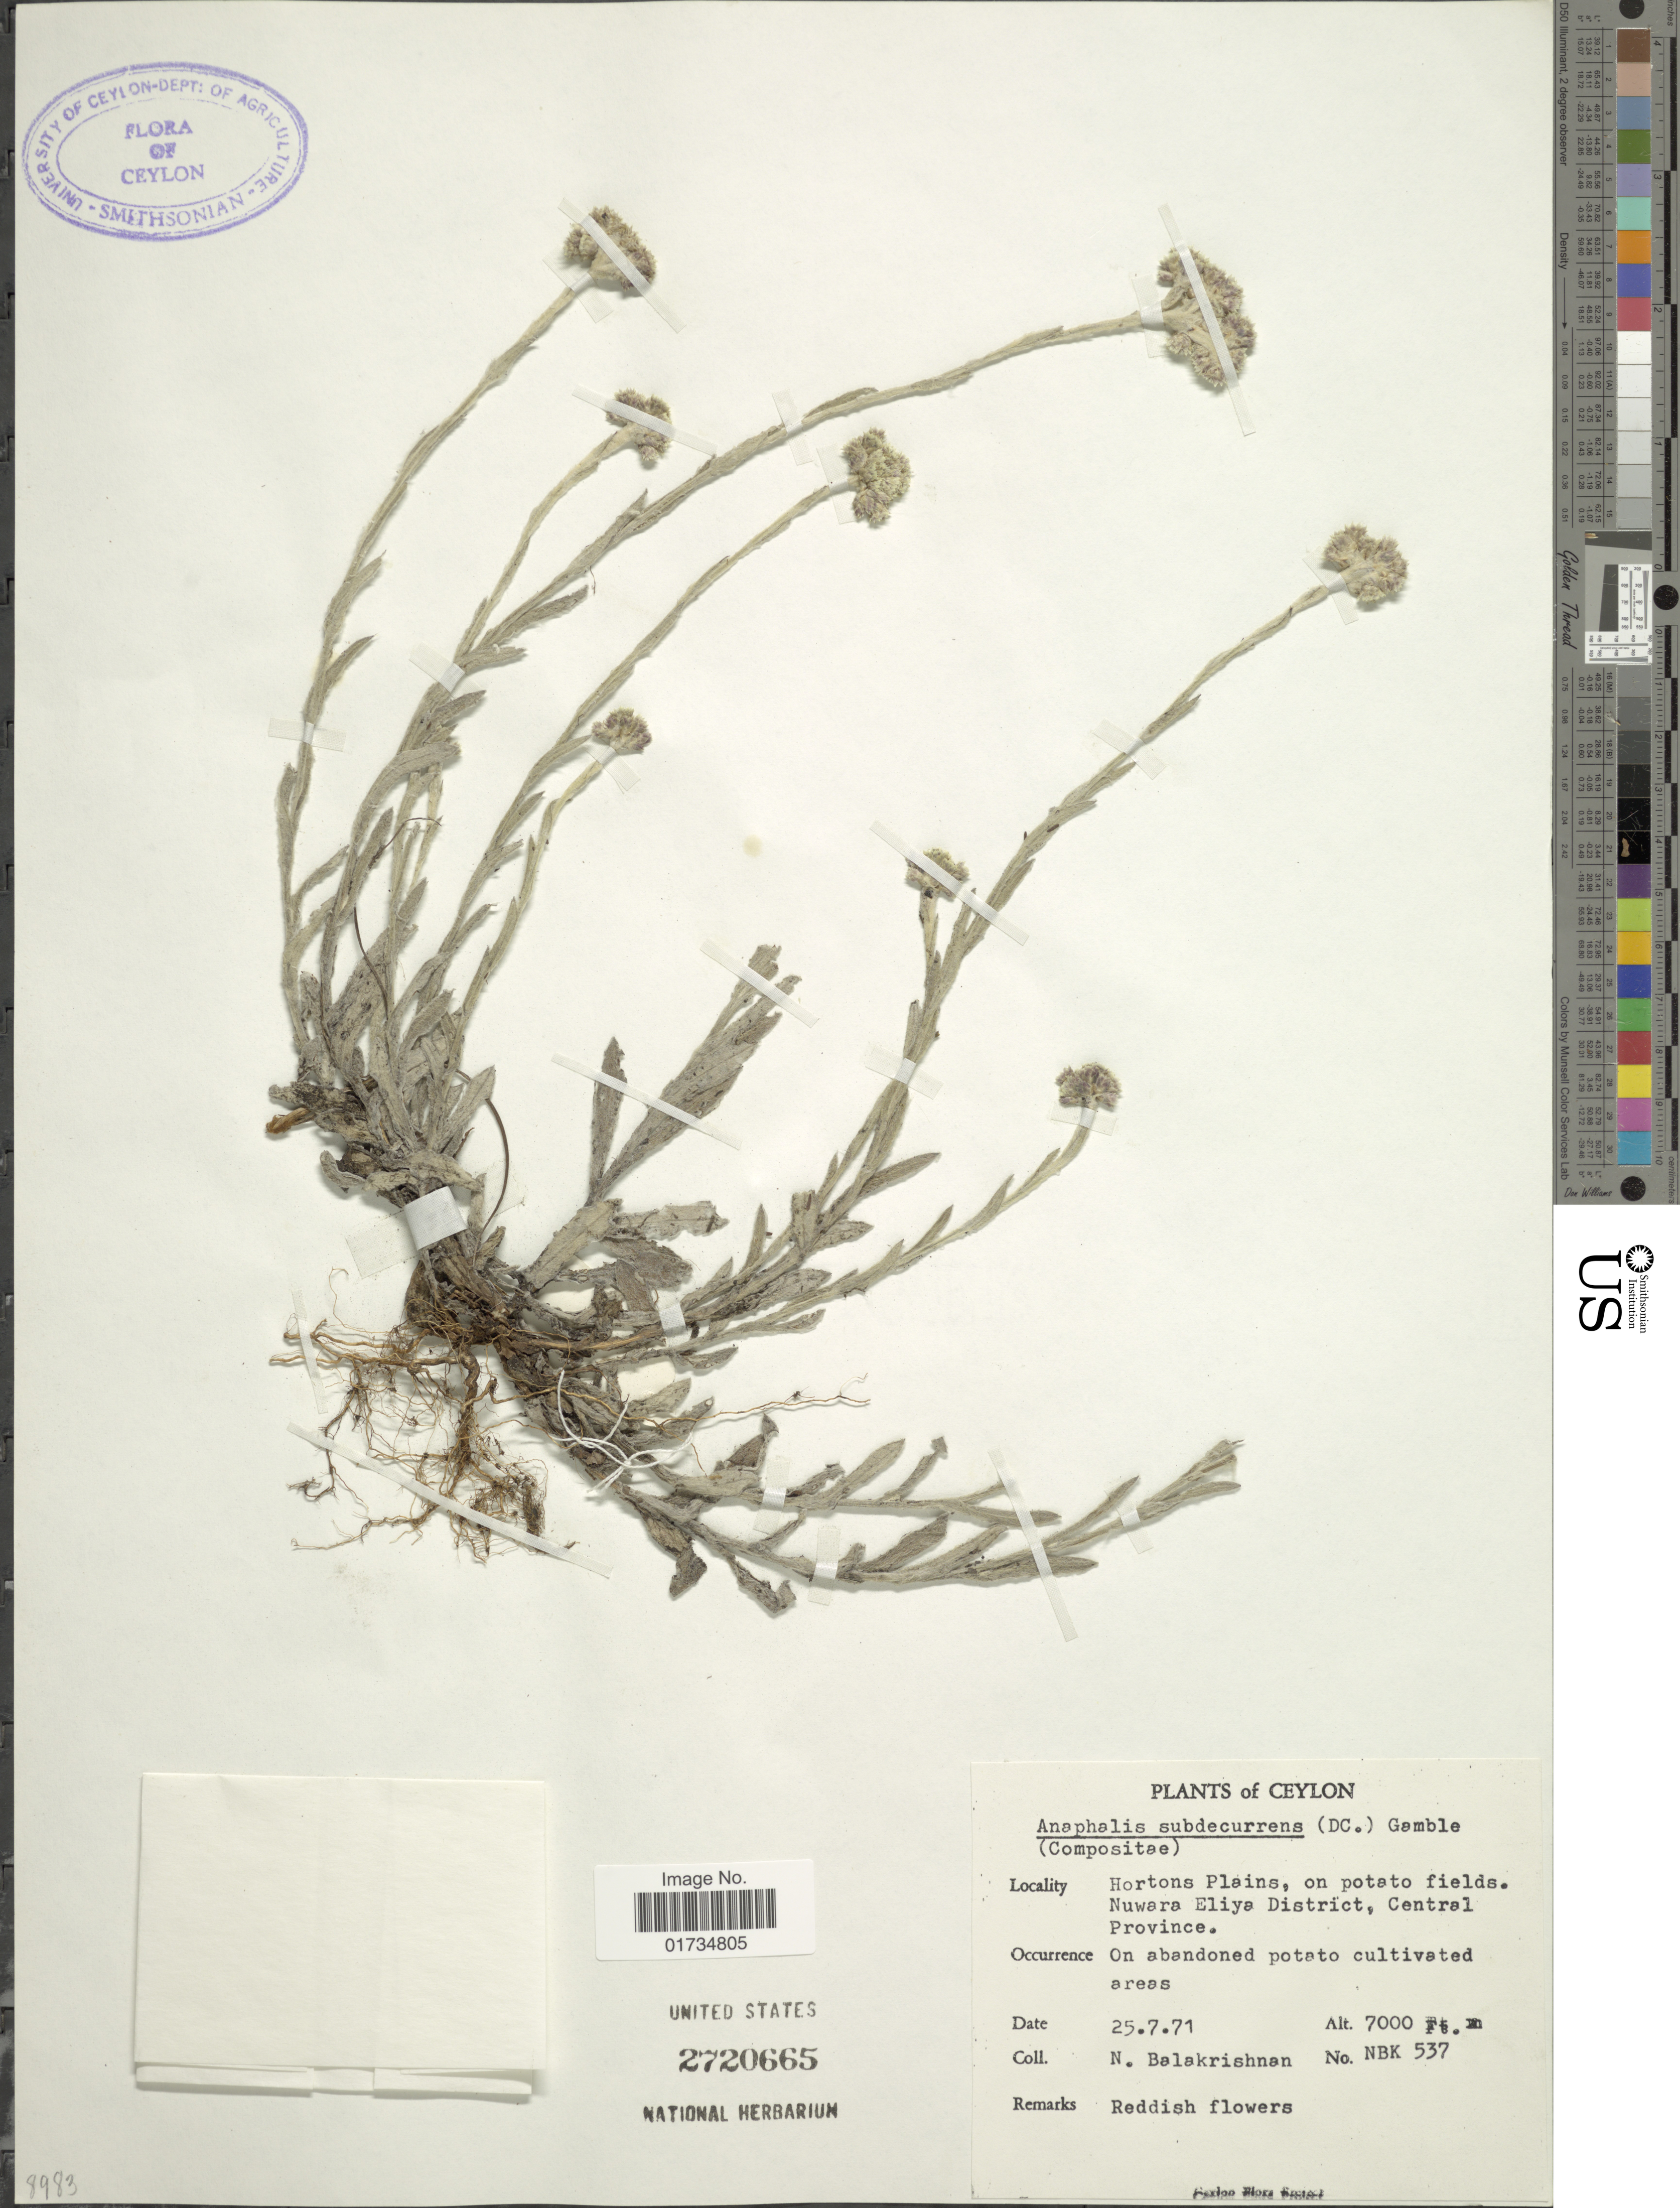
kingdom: Plantae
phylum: Tracheophyta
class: Magnoliopsida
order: Asterales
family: Asteraceae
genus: Anaphalis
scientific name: Anaphalis subdecurrens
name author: (DC.) Gamble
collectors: N. Balakrishnan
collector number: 537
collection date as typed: Transcribed d/m/y: 25/7/71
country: Sri Lanka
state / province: Central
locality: Ceylon. Hortons Plains, on potato fields. Nuwara Eliya District, Central Province. On abandoned potato cultivated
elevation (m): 2134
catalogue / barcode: US 2720665